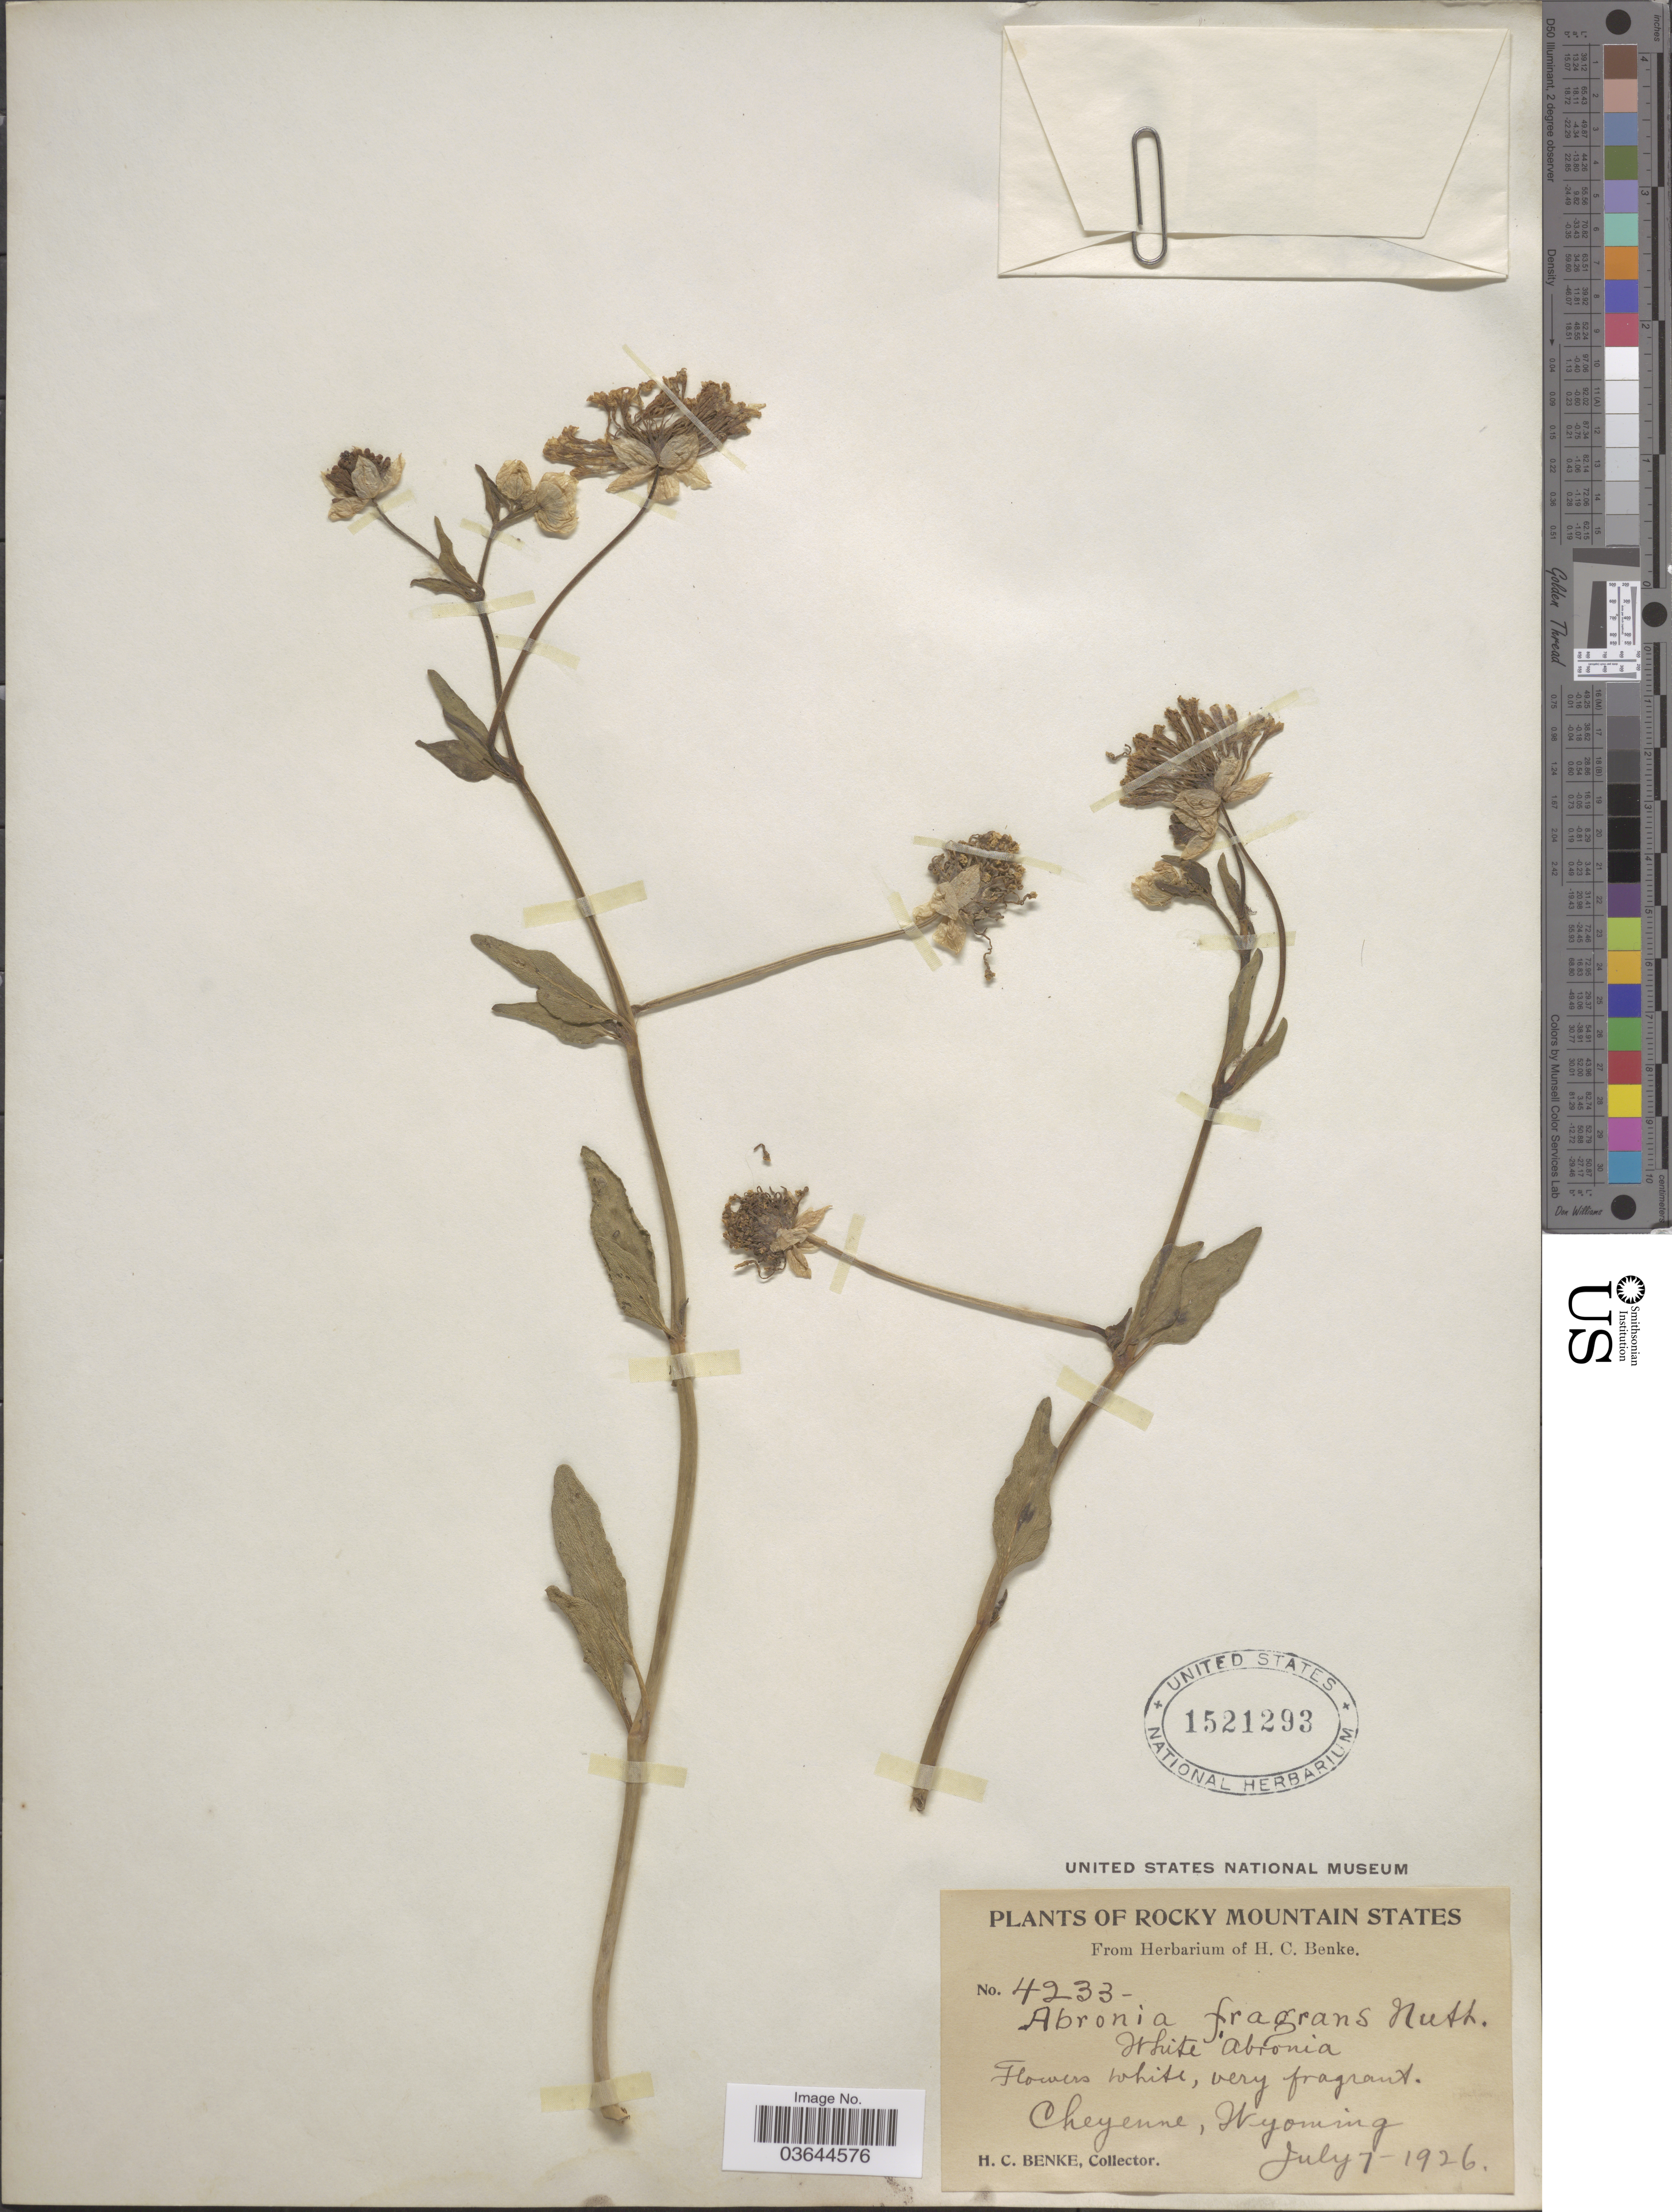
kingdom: Plantae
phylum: Tracheophyta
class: Magnoliopsida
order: Caryophyllales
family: Nyctaginaceae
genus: Abronia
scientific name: Abronia fragrans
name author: Nutt. ex Hook.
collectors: H. Benke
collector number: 4233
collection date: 1926-07-07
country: United States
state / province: Wyoming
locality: Rocky Mountain States. Cheyenne.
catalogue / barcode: US 1521293